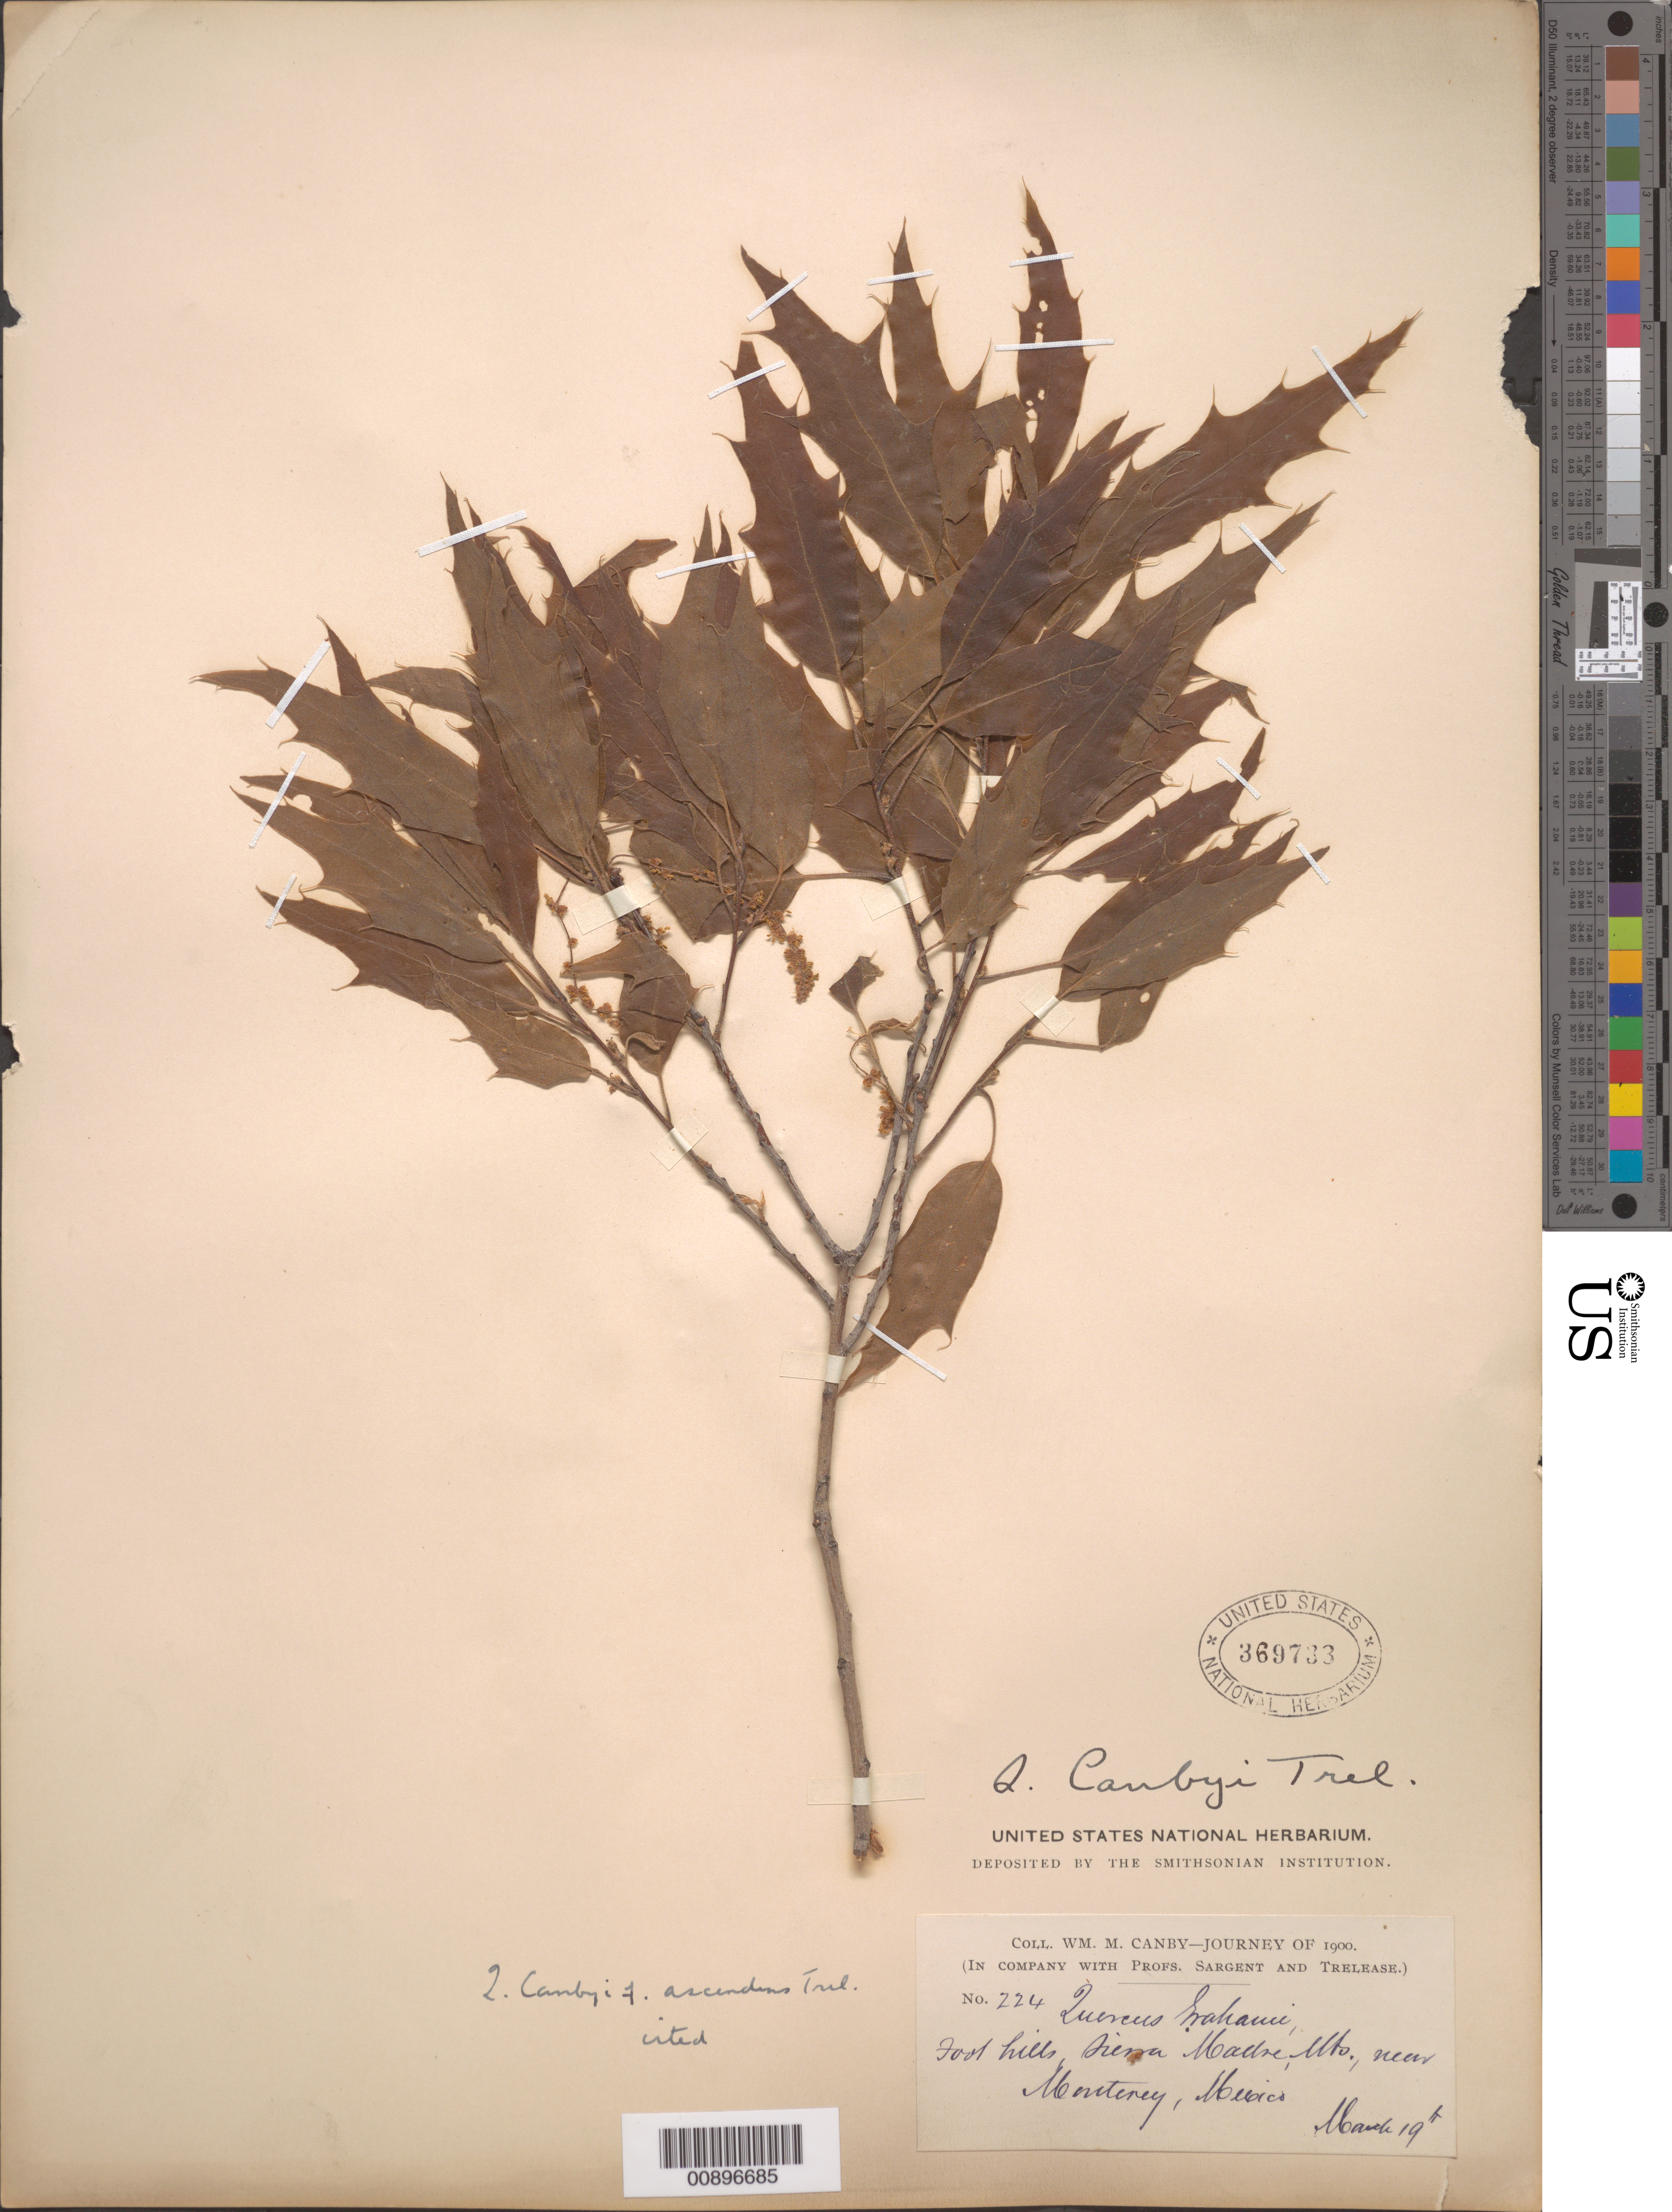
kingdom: Plantae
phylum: Tracheophyta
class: Magnoliopsida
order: Fagales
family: Fagaceae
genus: Quercus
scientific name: Quercus canbyi f. ascendens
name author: Trel.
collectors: W. M. Canby, -- Sargent & -- Trelease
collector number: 224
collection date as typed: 19 Mar 1900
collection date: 1900-03-19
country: Mexico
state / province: Nuevo León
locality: Foothills, Sierra Madre Mts., near Monterrey.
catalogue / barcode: US 369733